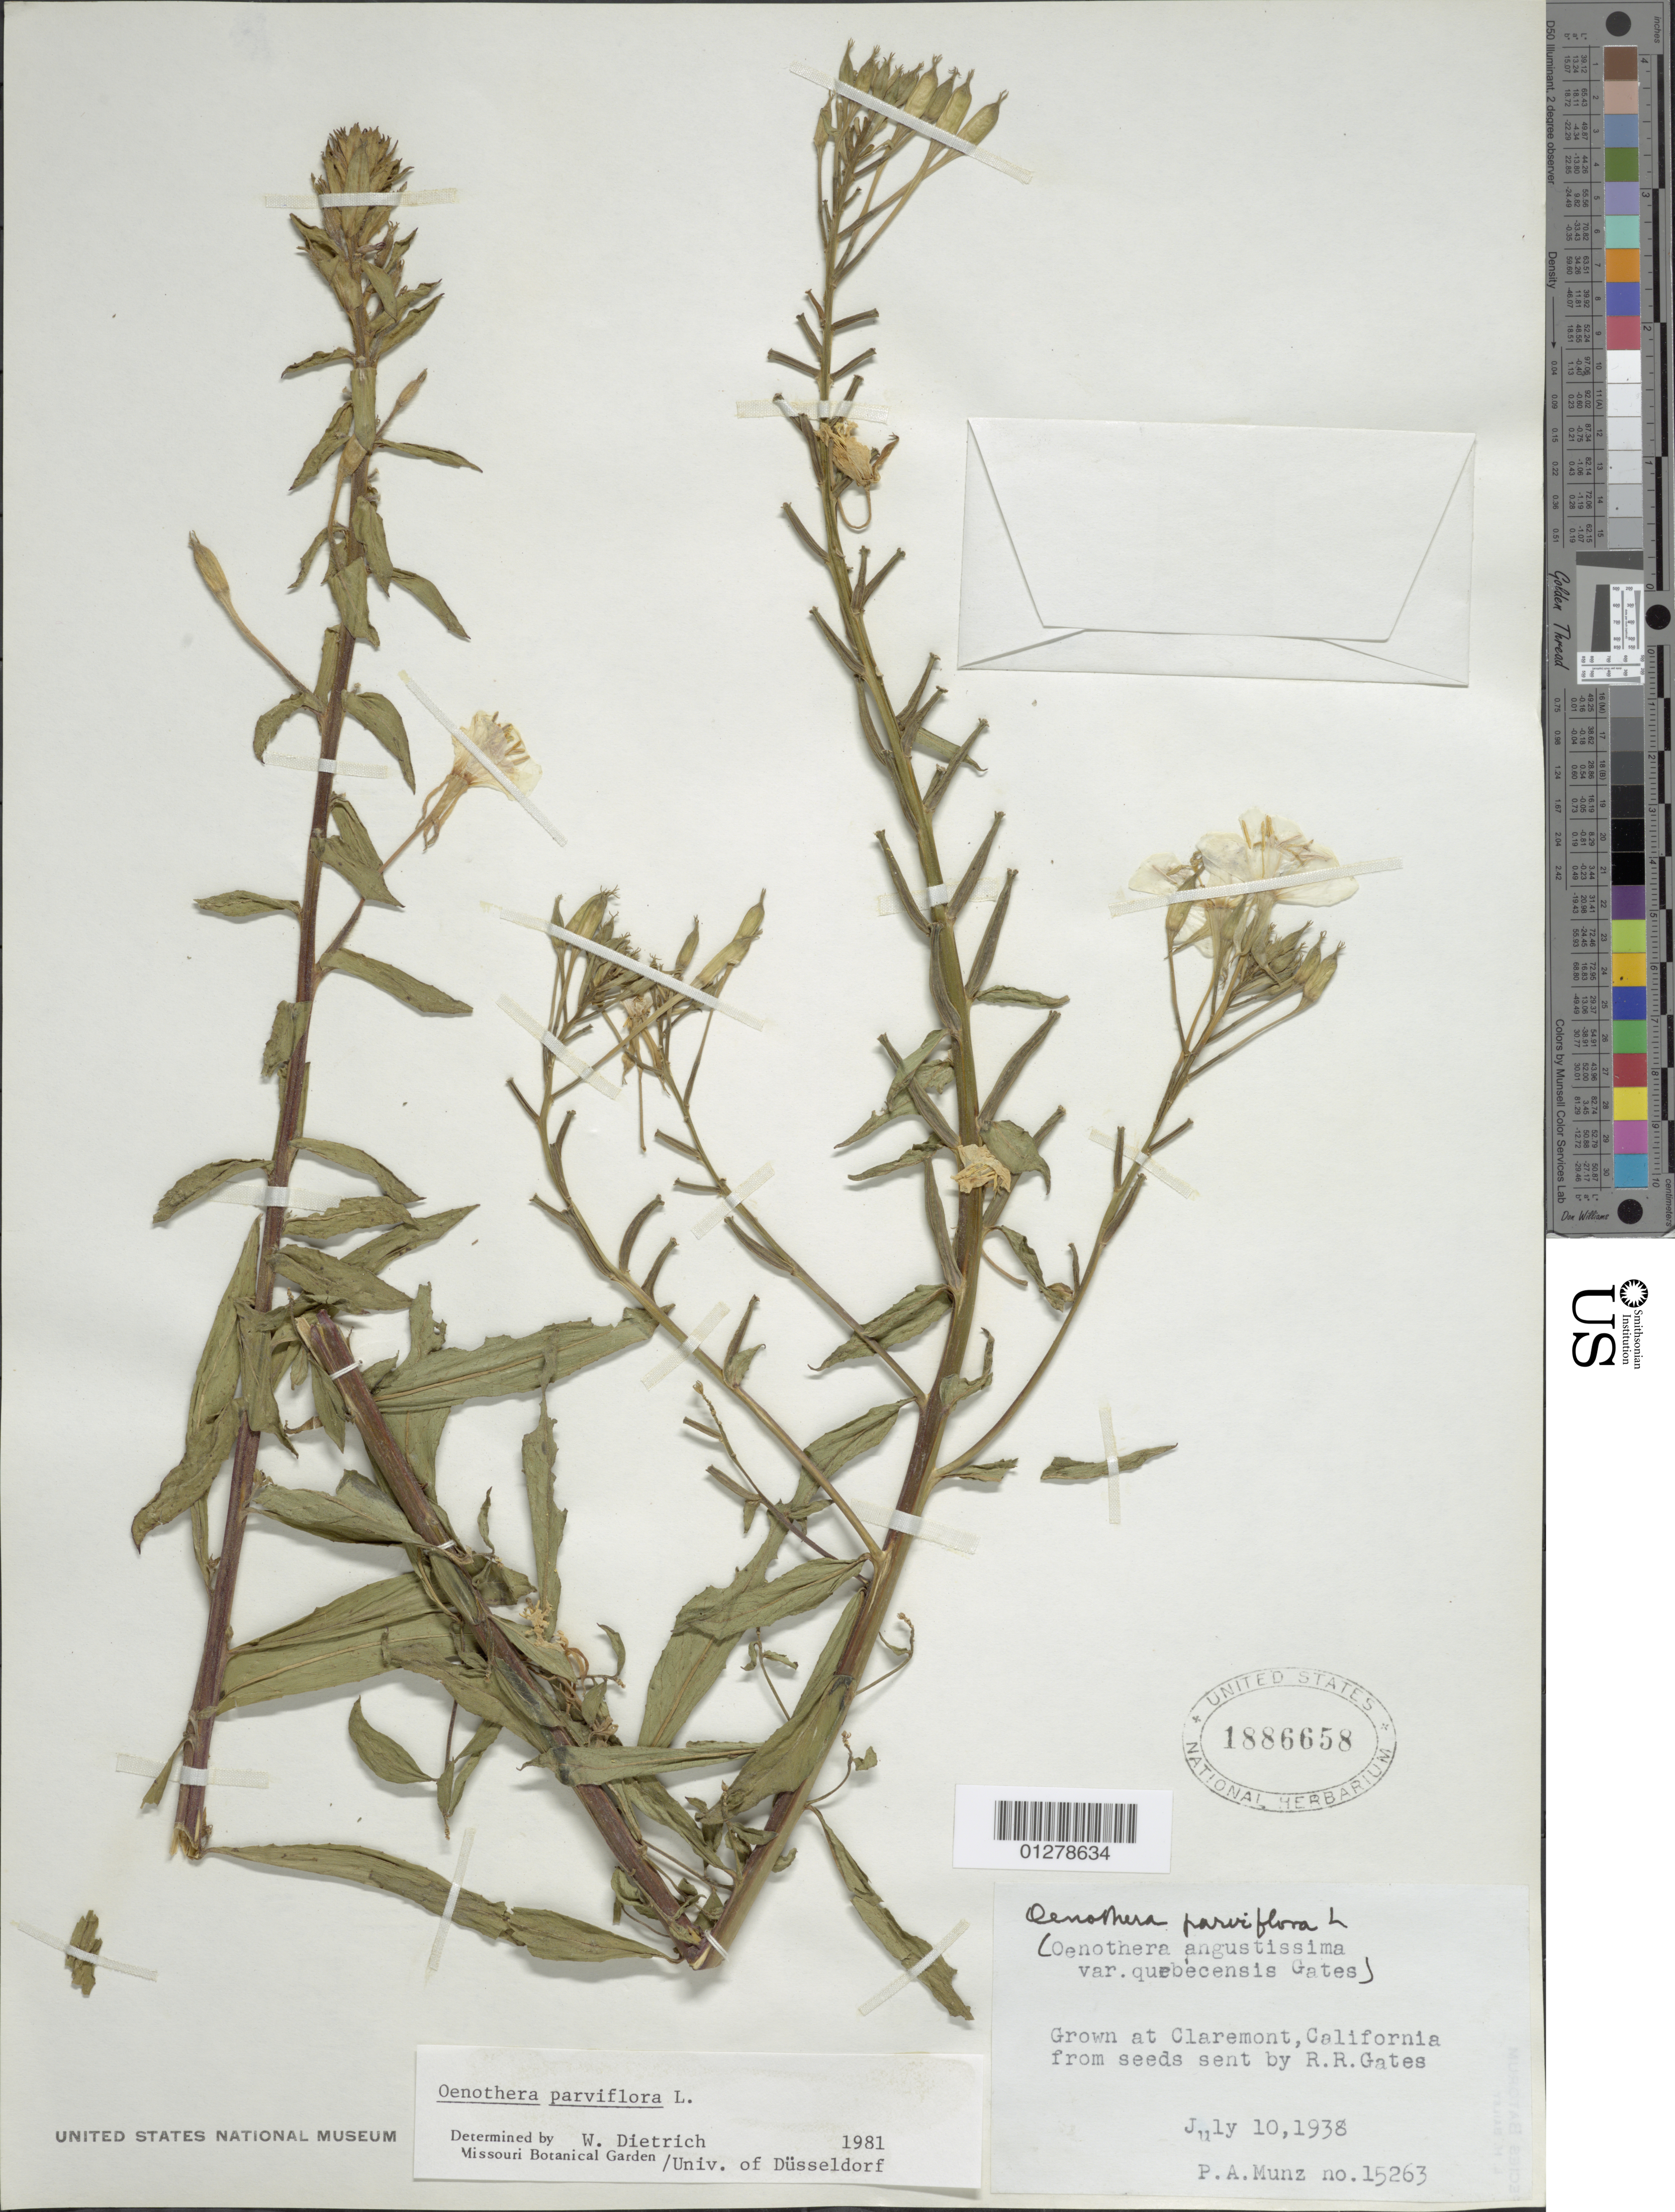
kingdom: Plantae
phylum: Tracheophyta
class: Magnoliopsida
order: Myrtales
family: Onagraceae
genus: Oenothera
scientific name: Oenothera parviflora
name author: L.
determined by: Dietrich, W.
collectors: P. A. Munz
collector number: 15263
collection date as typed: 10 Jul 1938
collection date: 1938-07-10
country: United States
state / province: California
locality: Claremont, Pomona College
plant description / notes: From seed from Gates, R. R.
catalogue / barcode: US 1886658